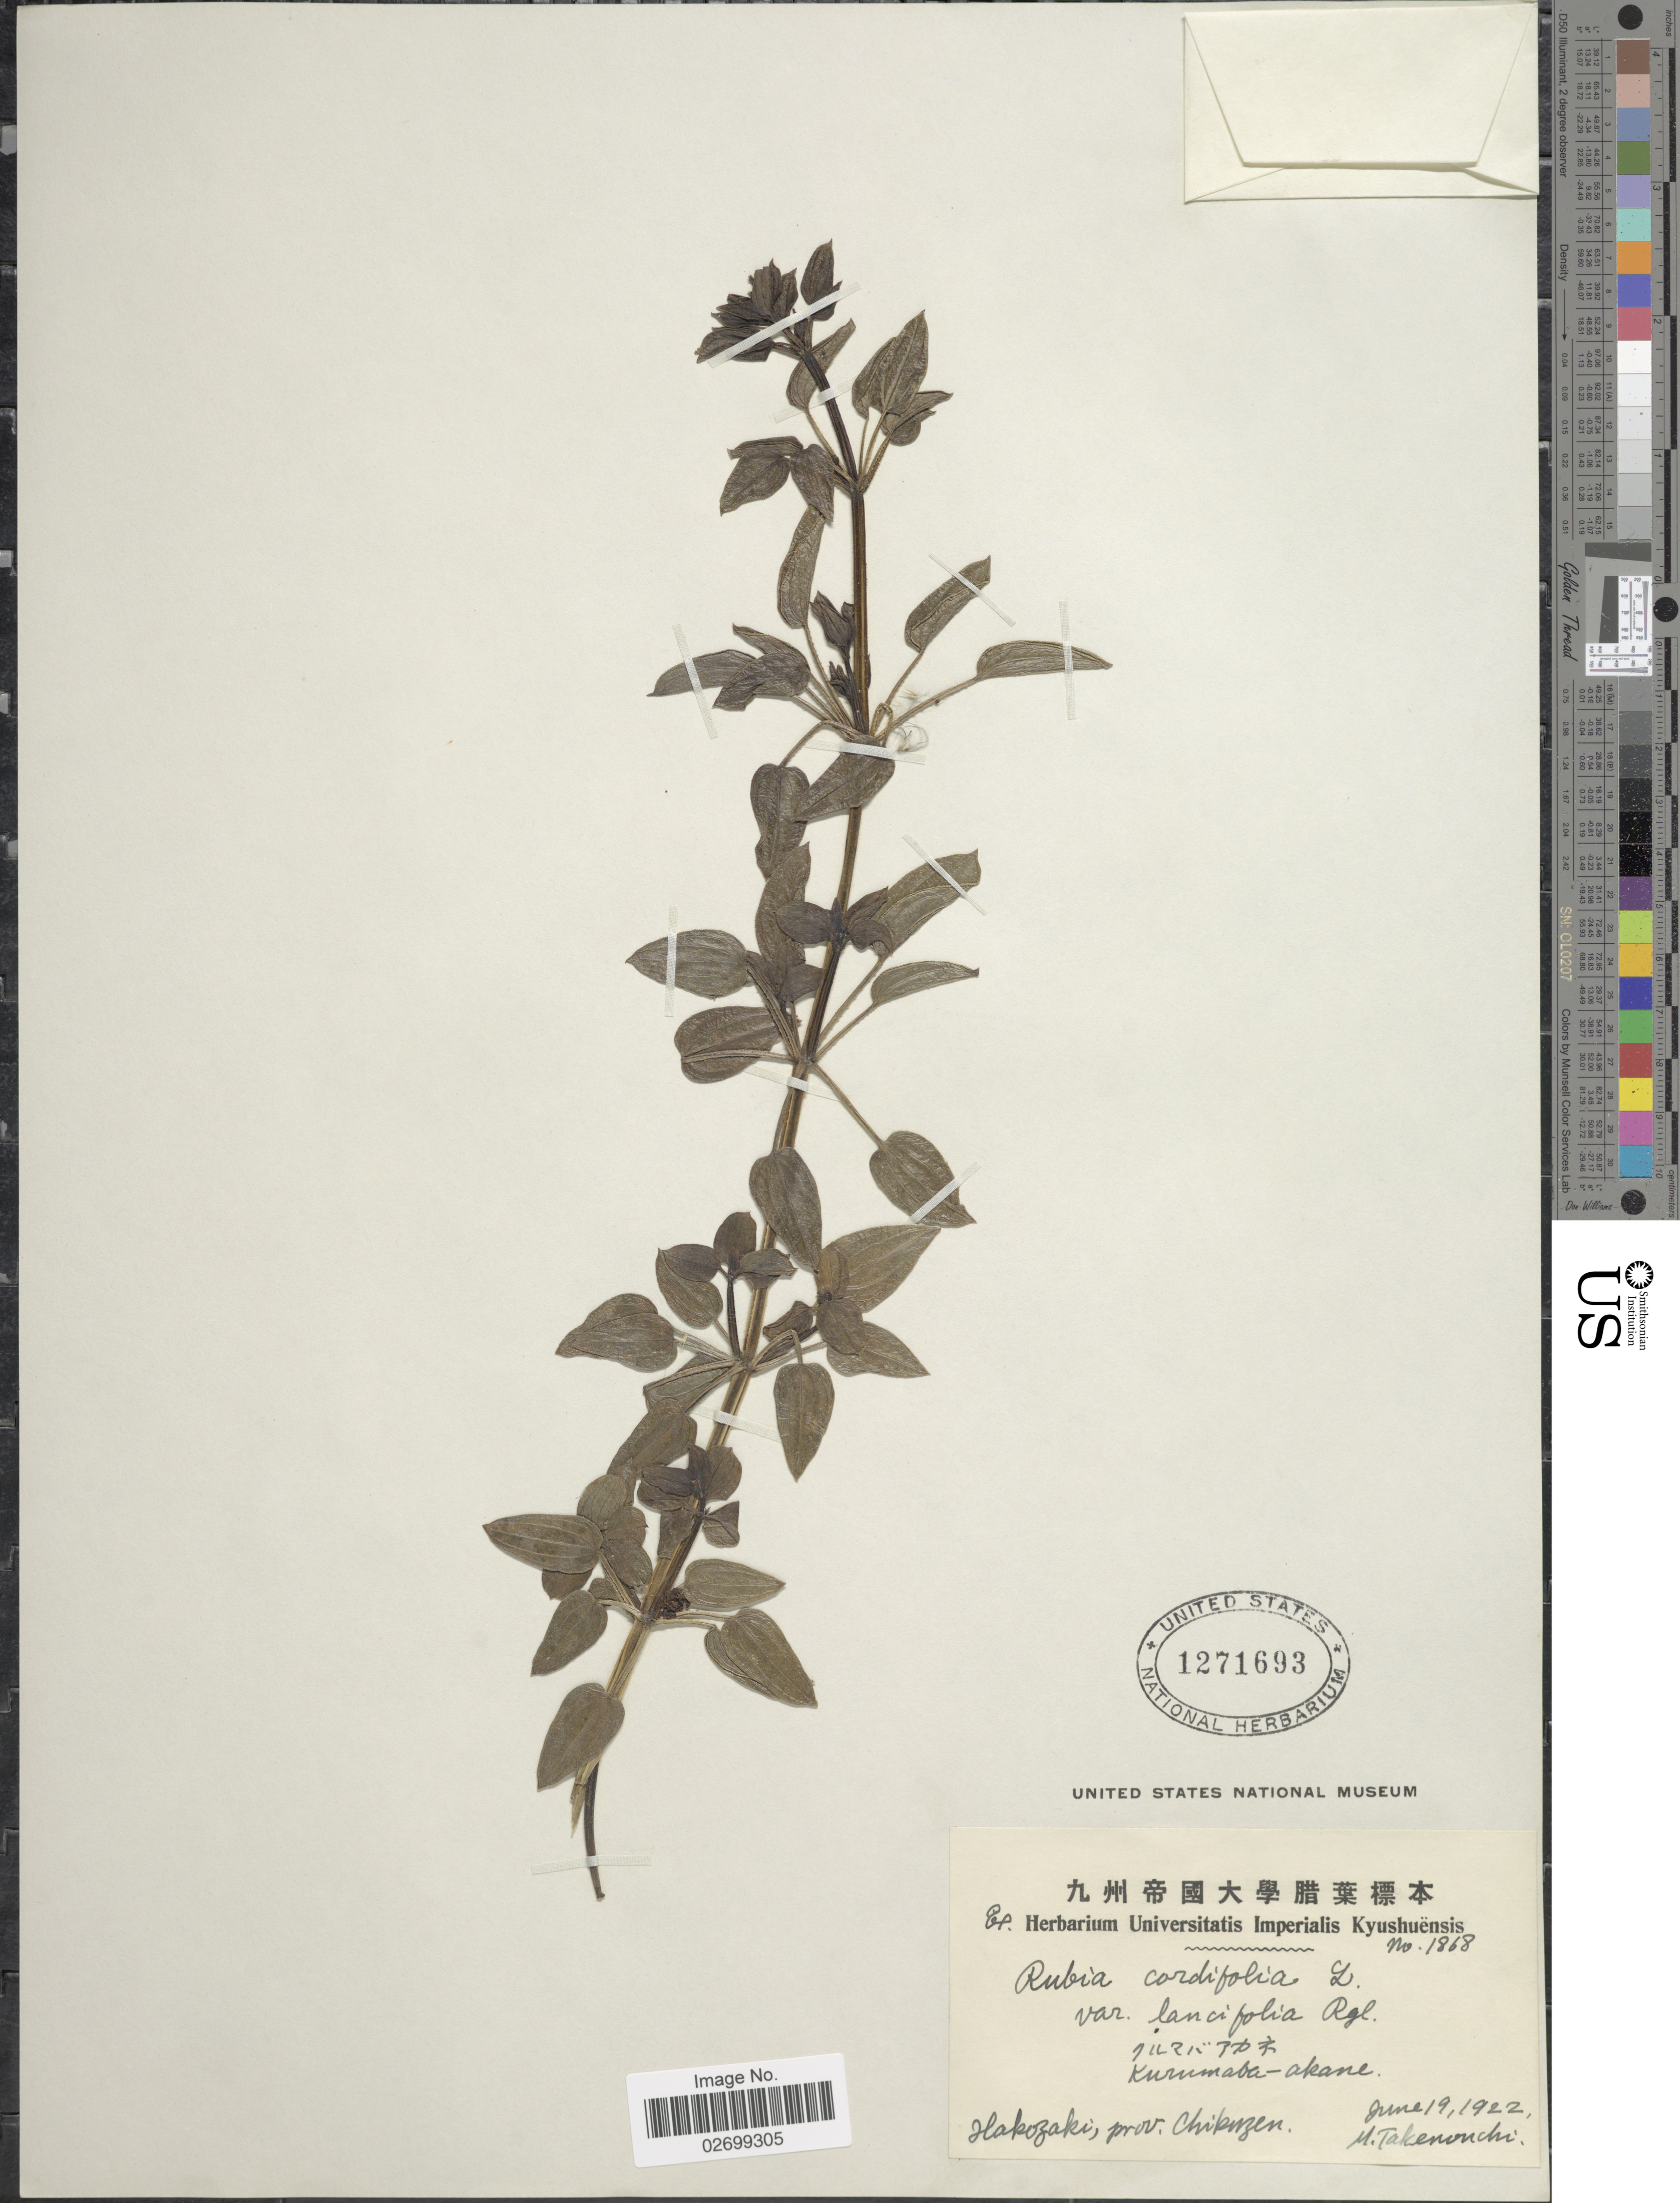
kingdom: Plantae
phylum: Tracheophyta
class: Magnoliopsida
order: Gentianales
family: Rubiaceae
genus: Rubia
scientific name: Rubia cordifolia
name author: L.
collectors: M. Takenouchi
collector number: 1868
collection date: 1922-06-19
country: Japan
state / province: Hukuoka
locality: Hakozaki; prov. Chikuzen.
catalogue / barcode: US 1271693